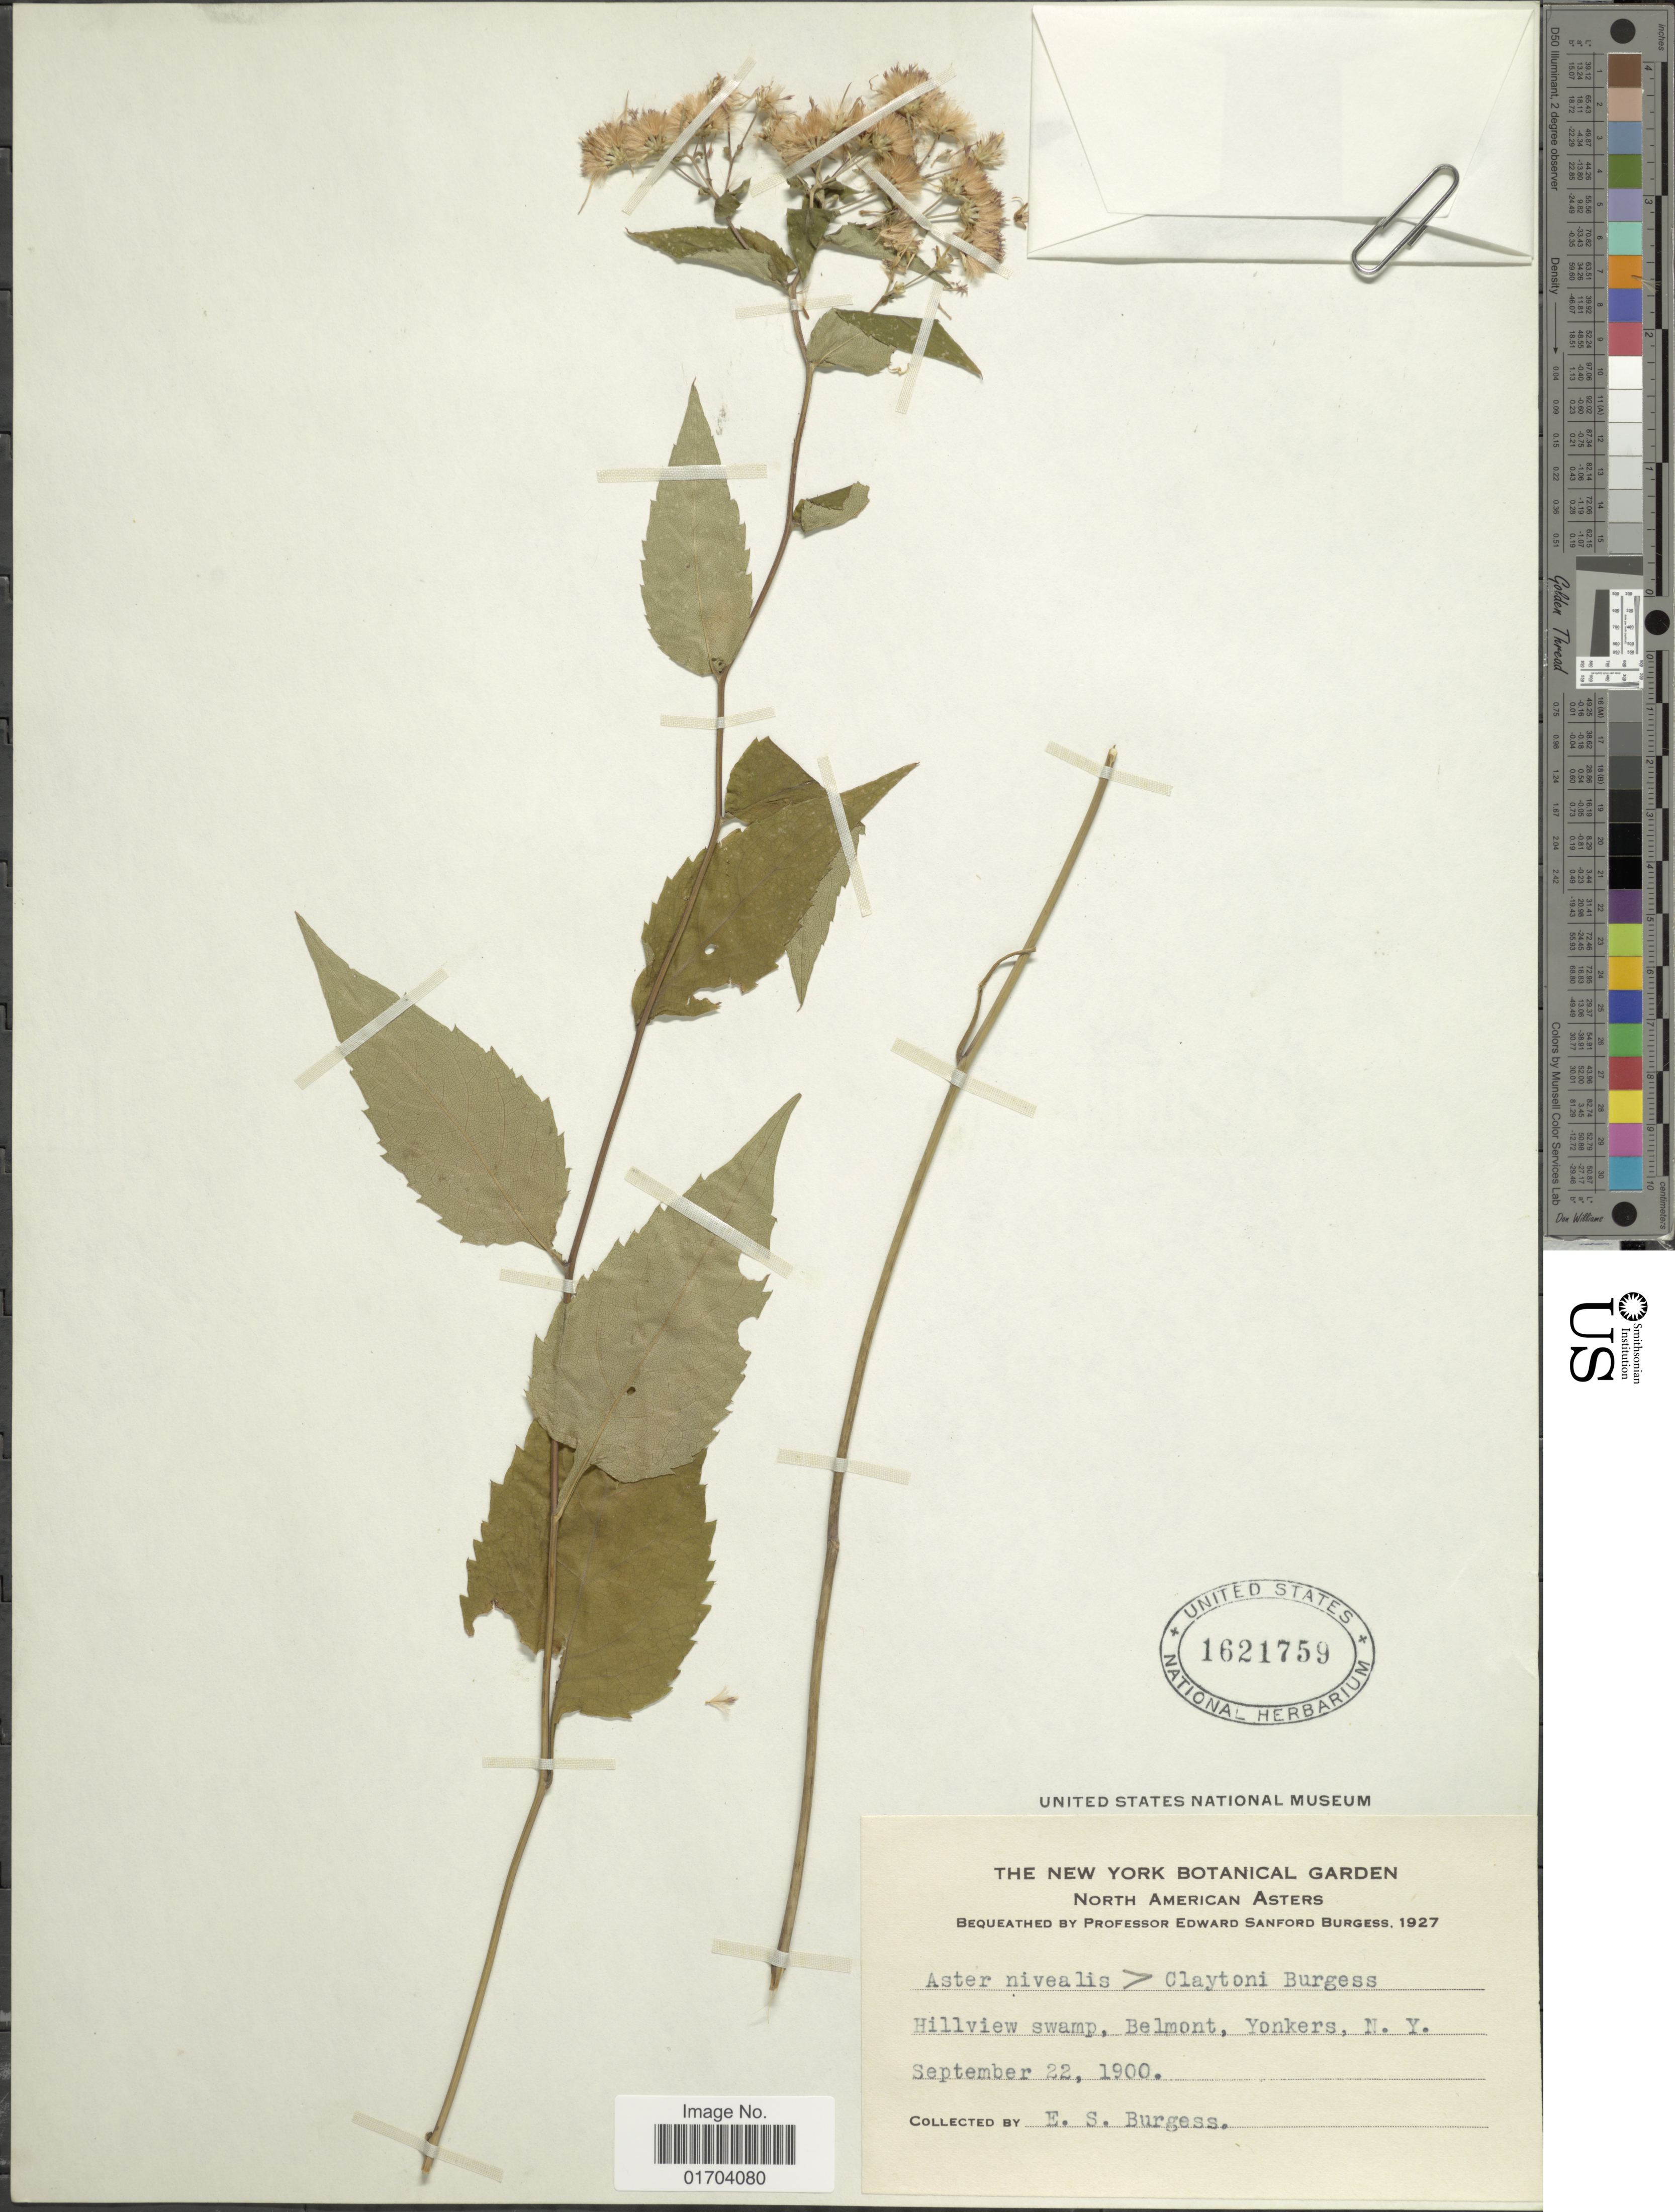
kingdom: Plantae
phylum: Tracheophyta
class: Magnoliopsida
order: Asterales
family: Asteraceae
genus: Eurybia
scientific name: Eurybia divaricata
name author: (L.) G.L. Nesom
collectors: E. Burgess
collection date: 1900-09-22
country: United States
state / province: New York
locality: Hillview swamp, Belmont, Yonkers.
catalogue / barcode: US 1621759